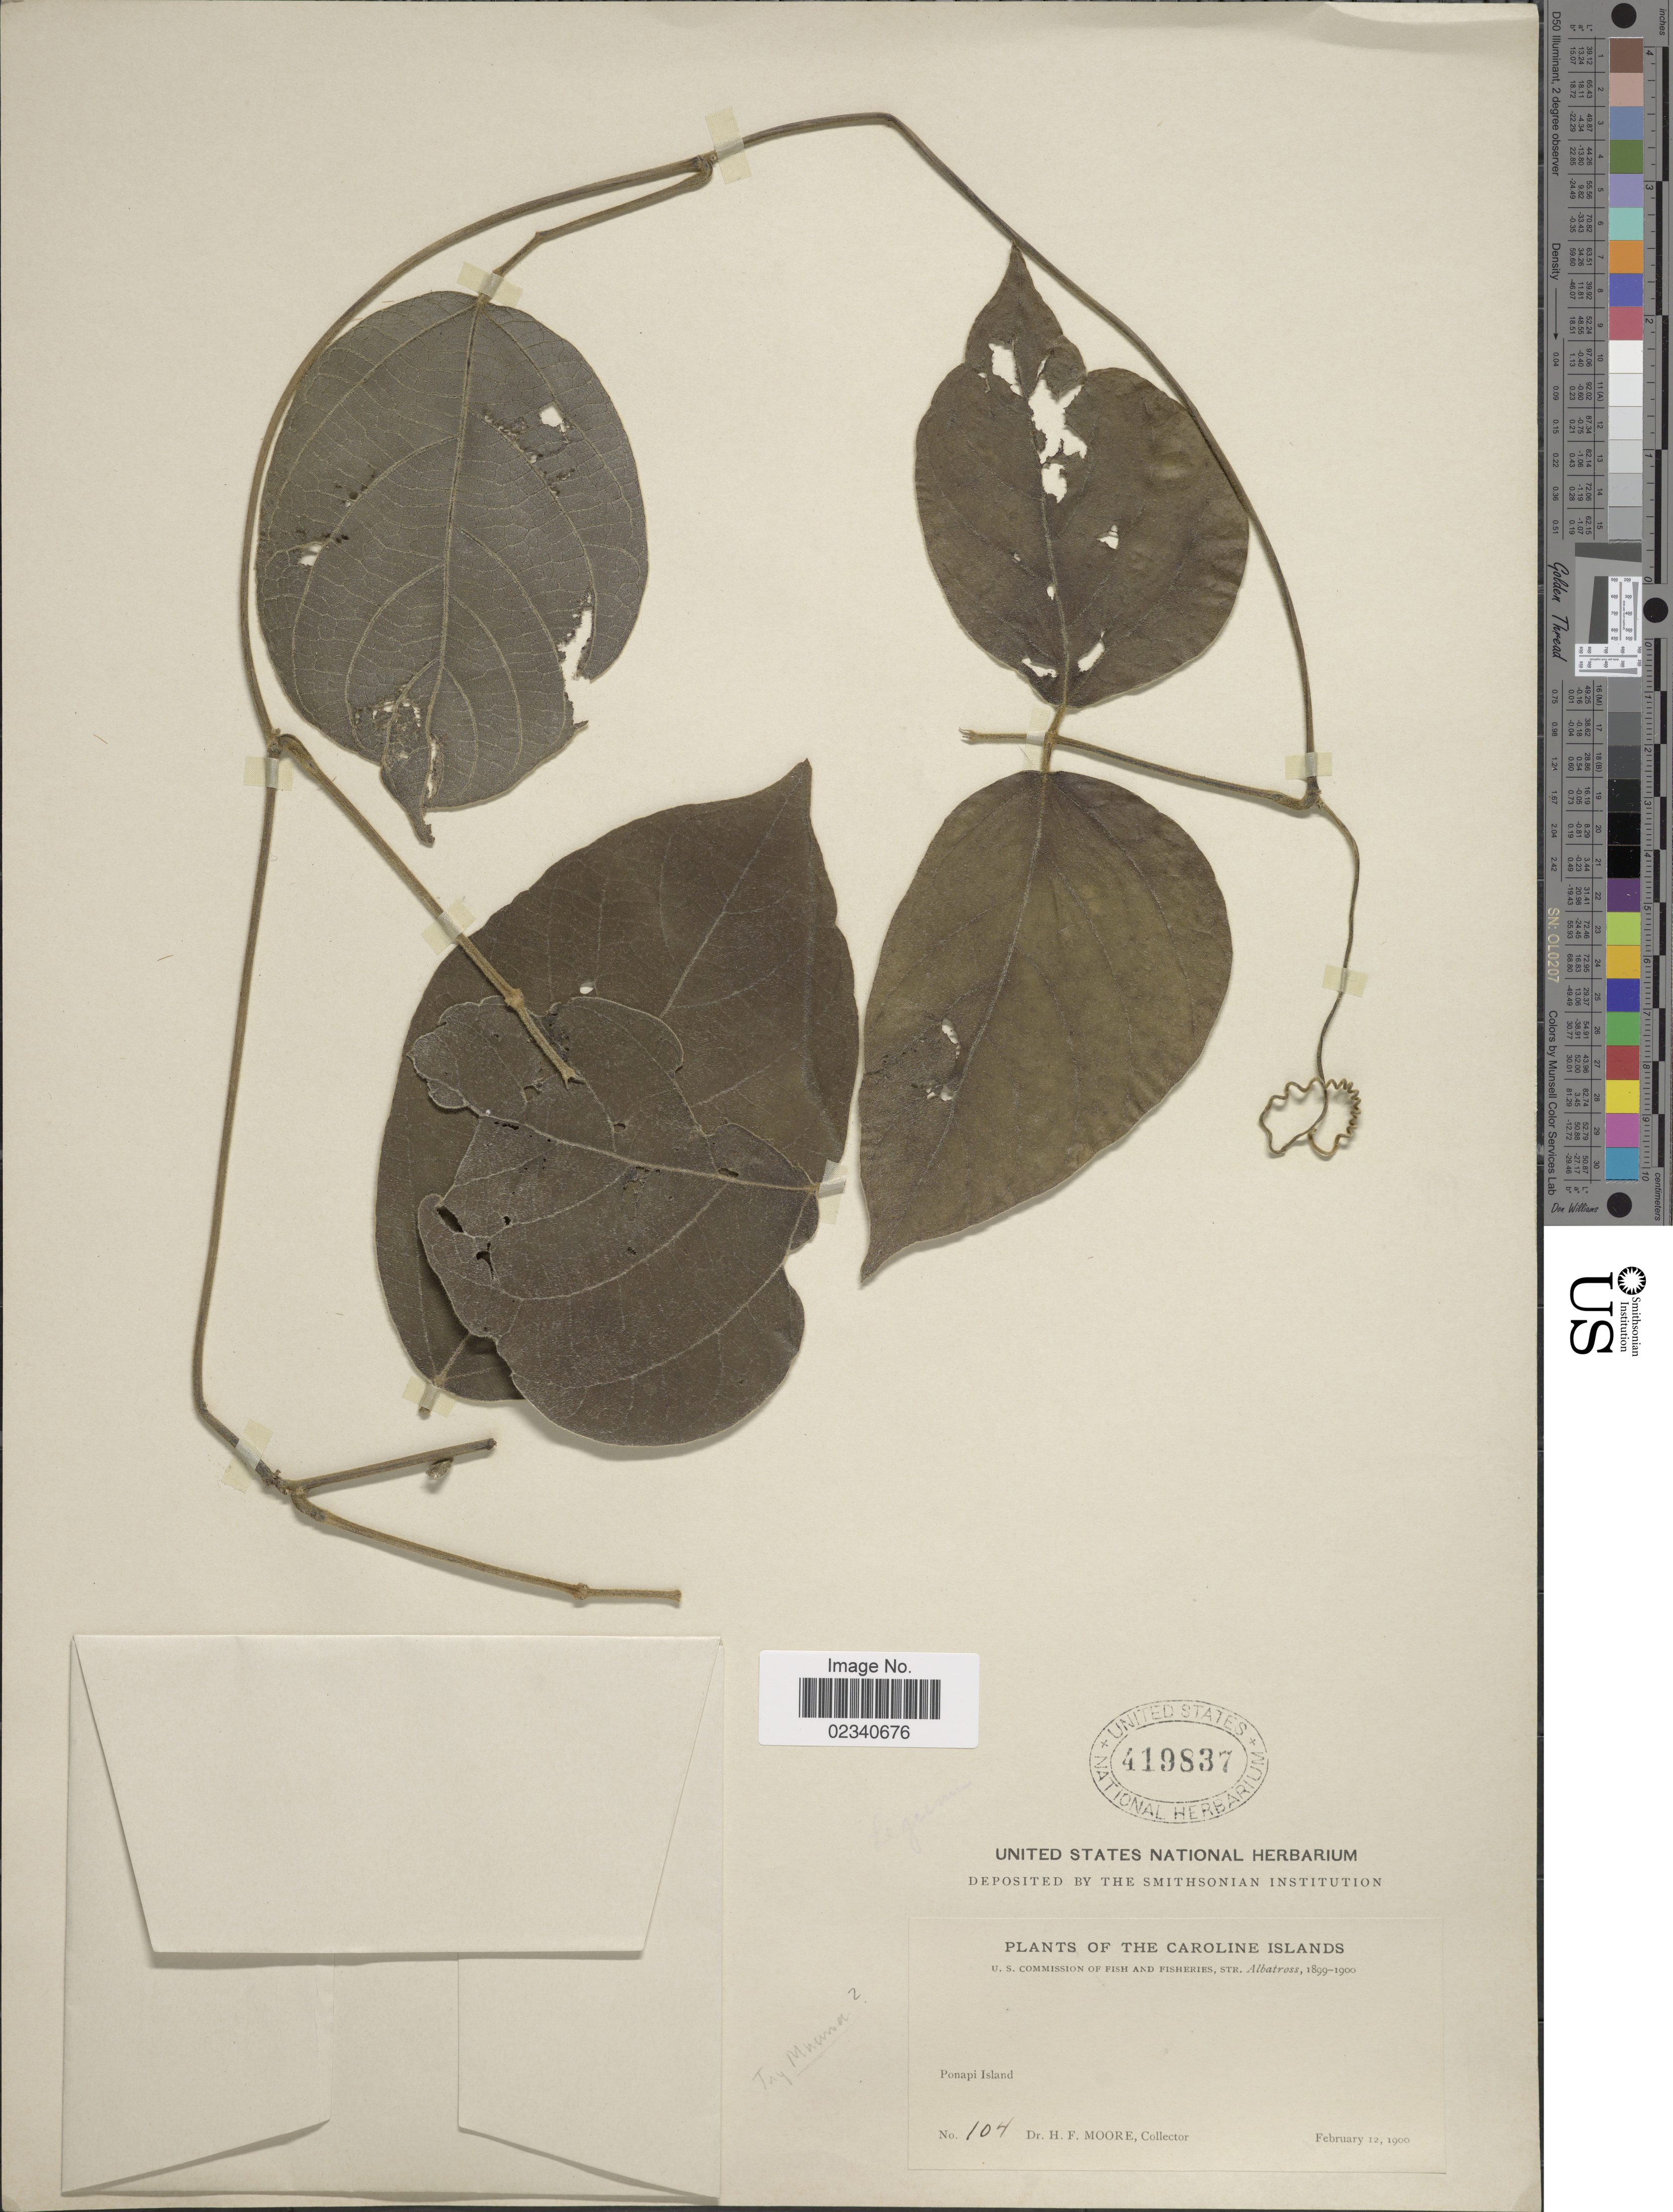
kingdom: Plantae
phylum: Tracheophyta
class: Magnoliopsida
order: Fabales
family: Fabaceae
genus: Mucuna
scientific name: Mucuna sp.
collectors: H. F. Moore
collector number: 104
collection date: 1900-02-12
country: Micronesia, Federated States of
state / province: Pohnpei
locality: Caroline Islands. Ponapi Island.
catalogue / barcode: US 419837